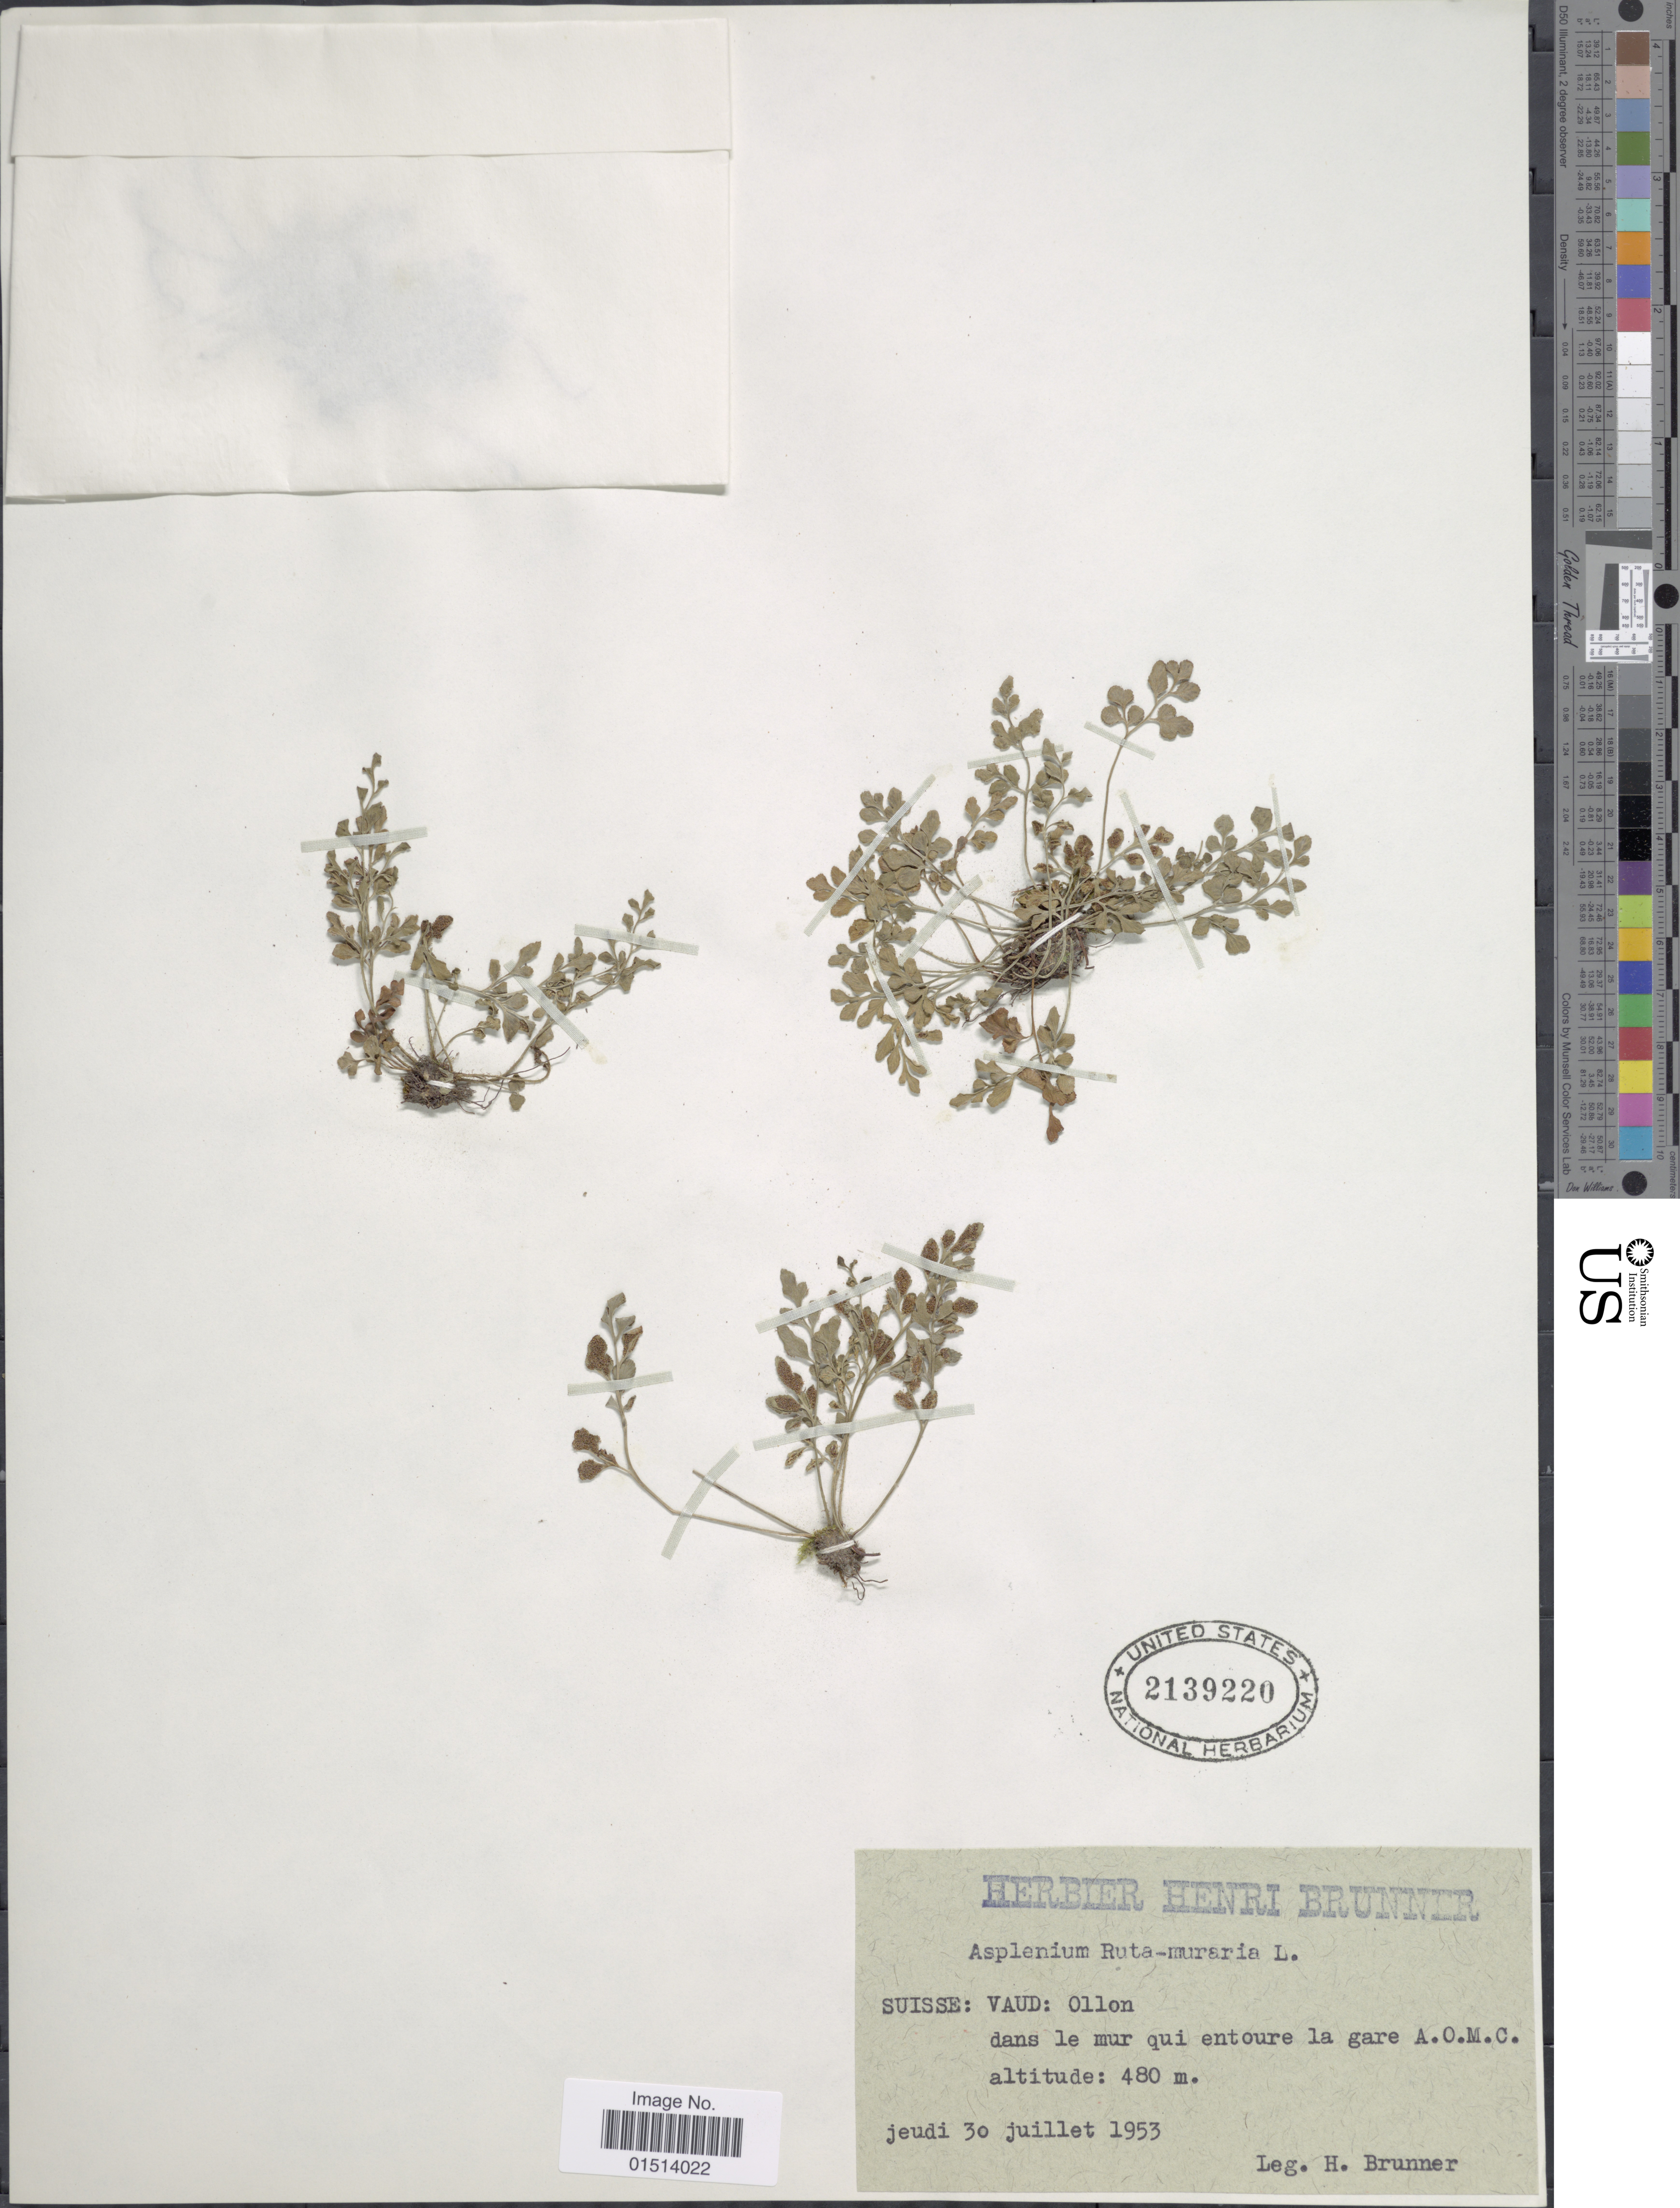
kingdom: Plantae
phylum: Tracheophyta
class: Polypodiopsida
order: Polypodiales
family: Aspleniaceae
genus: Asplenium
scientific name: Asplenium ruta-muraria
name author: L.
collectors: H. Brunner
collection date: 1953-07-30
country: Switzerland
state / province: Vaud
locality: Suisse: Vaud: Ollon, dans le mur qui entoure la gare A.O.M.C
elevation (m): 480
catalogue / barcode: US 2139220